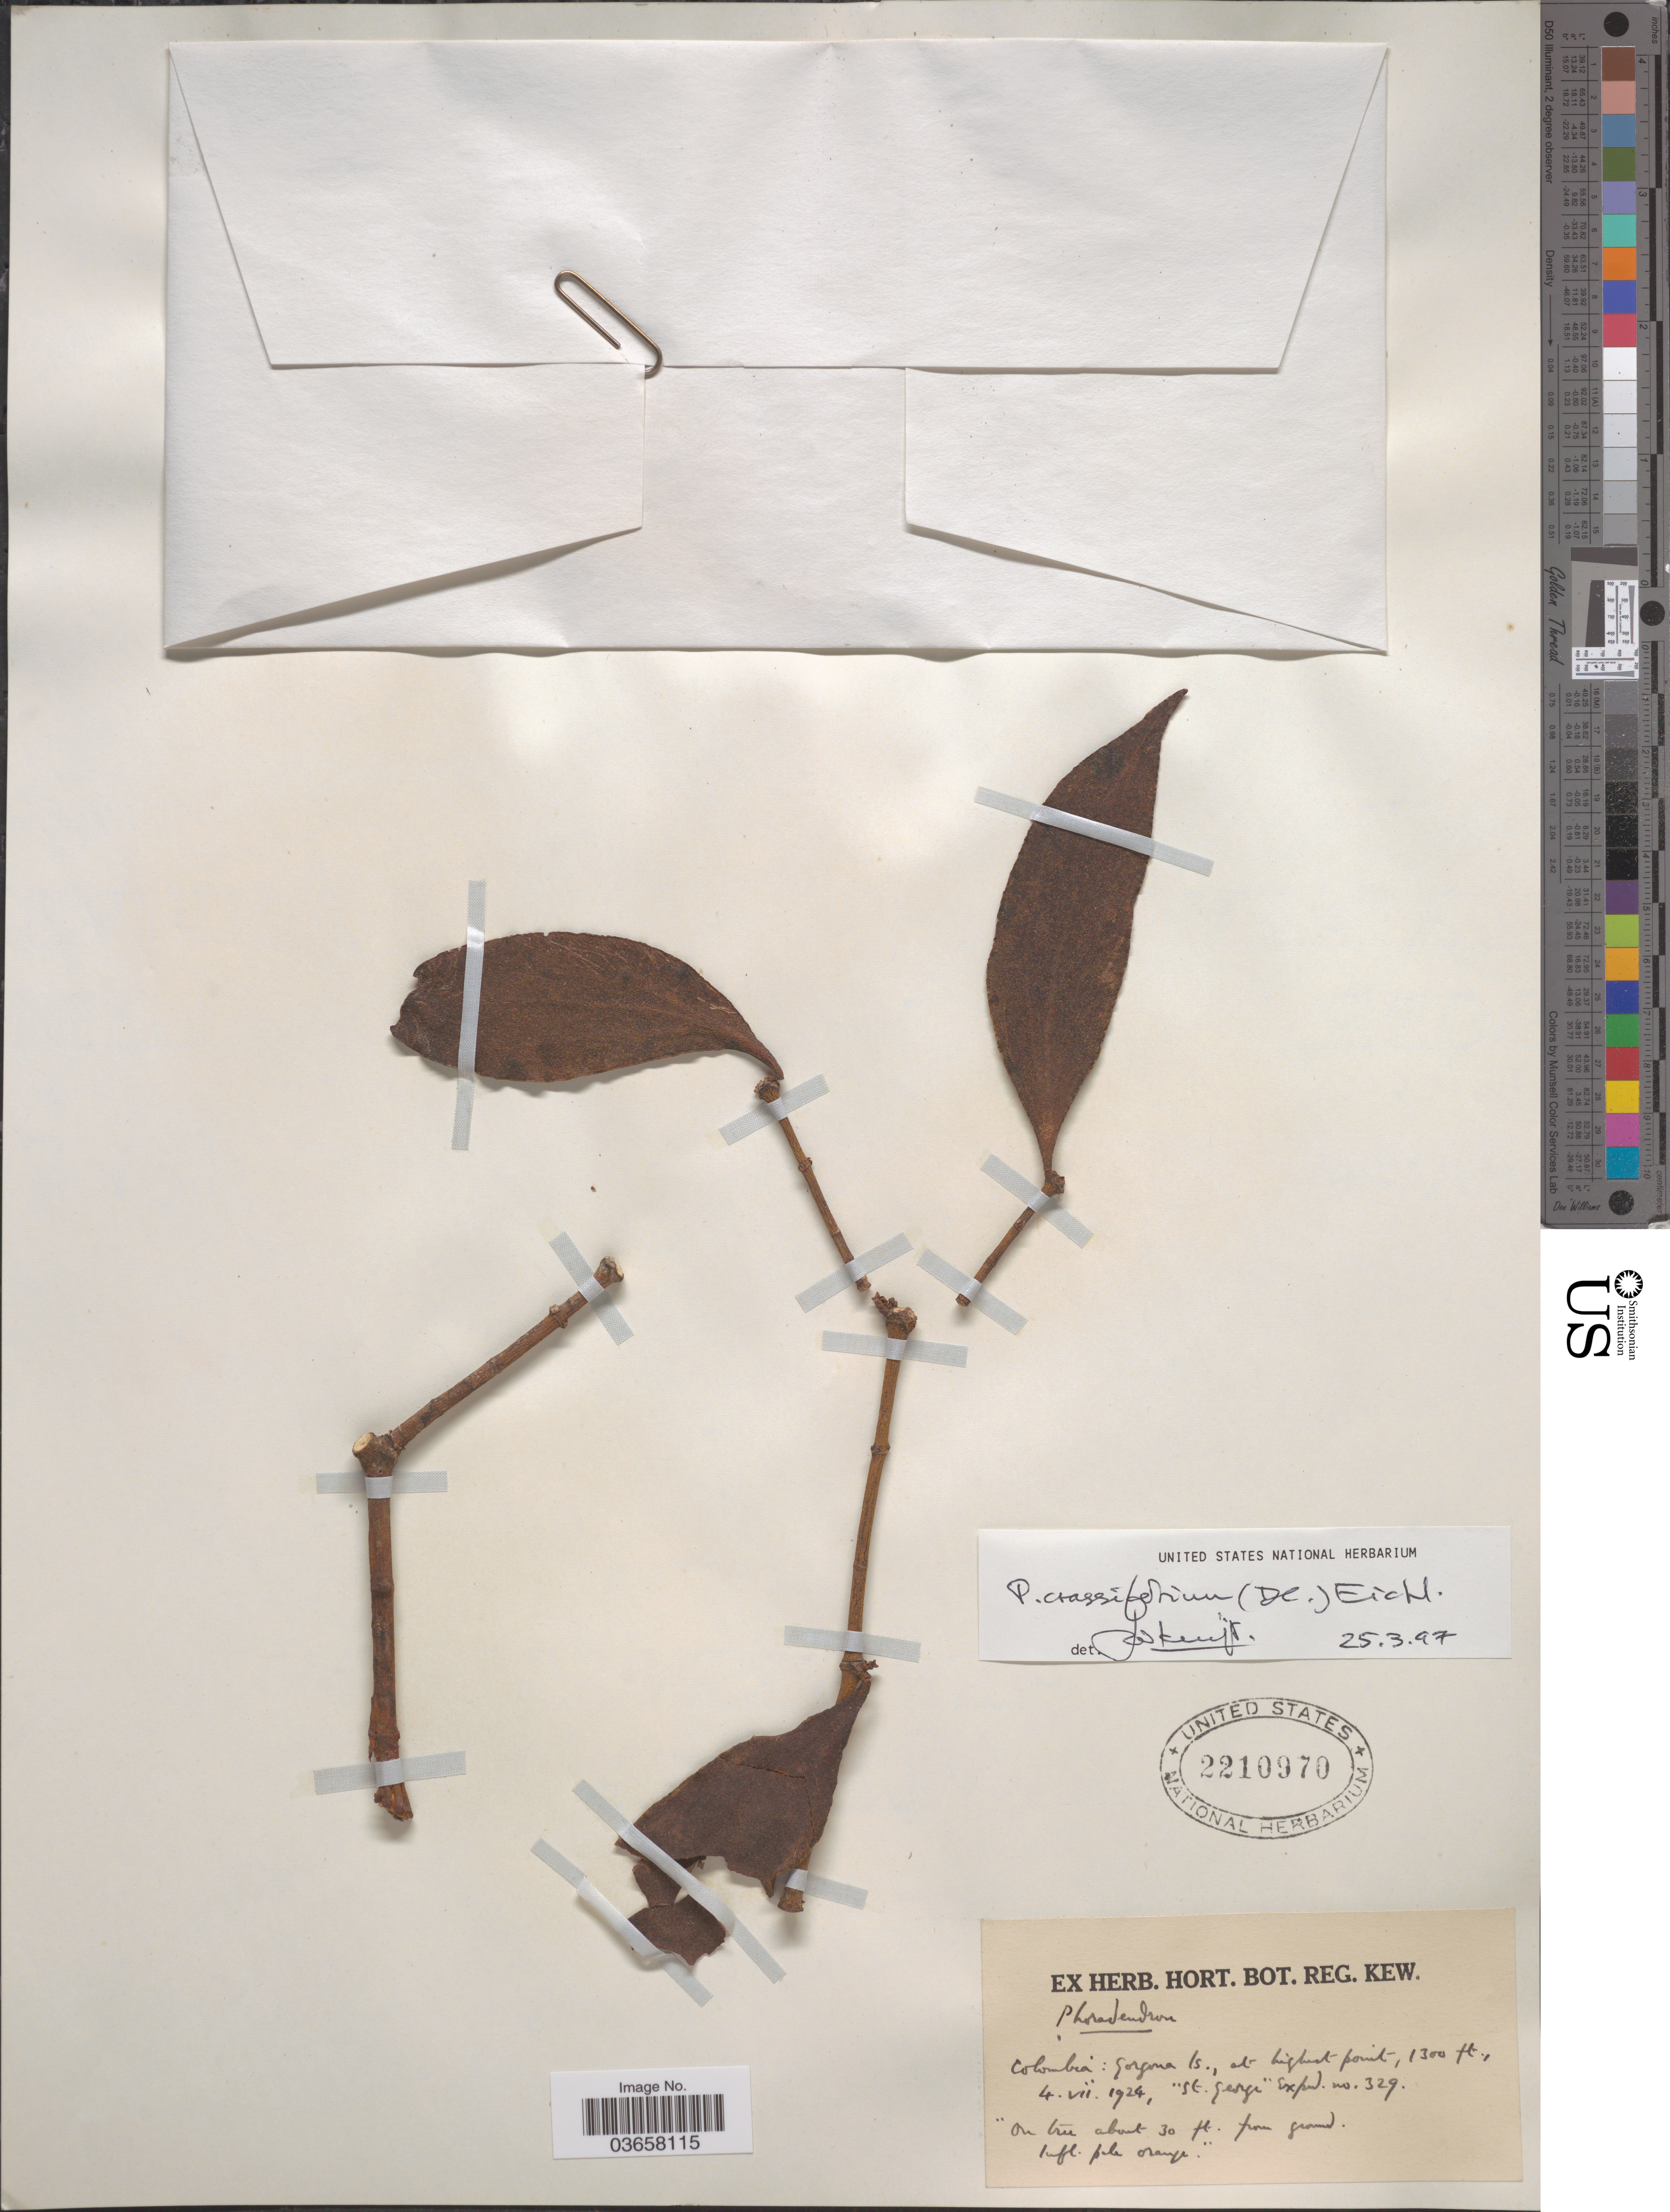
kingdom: Plantae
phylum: Tracheophyta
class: Magnoliopsida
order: Santalales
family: Viscaceae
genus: Phoradendron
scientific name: Phoradendron crassifolium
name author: (Pohl ex DC.) Eichler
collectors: St. George Exped.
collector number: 329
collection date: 1924-07-04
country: Colombia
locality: Gorgona Is., at highest point.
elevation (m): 396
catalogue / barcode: US 2210970